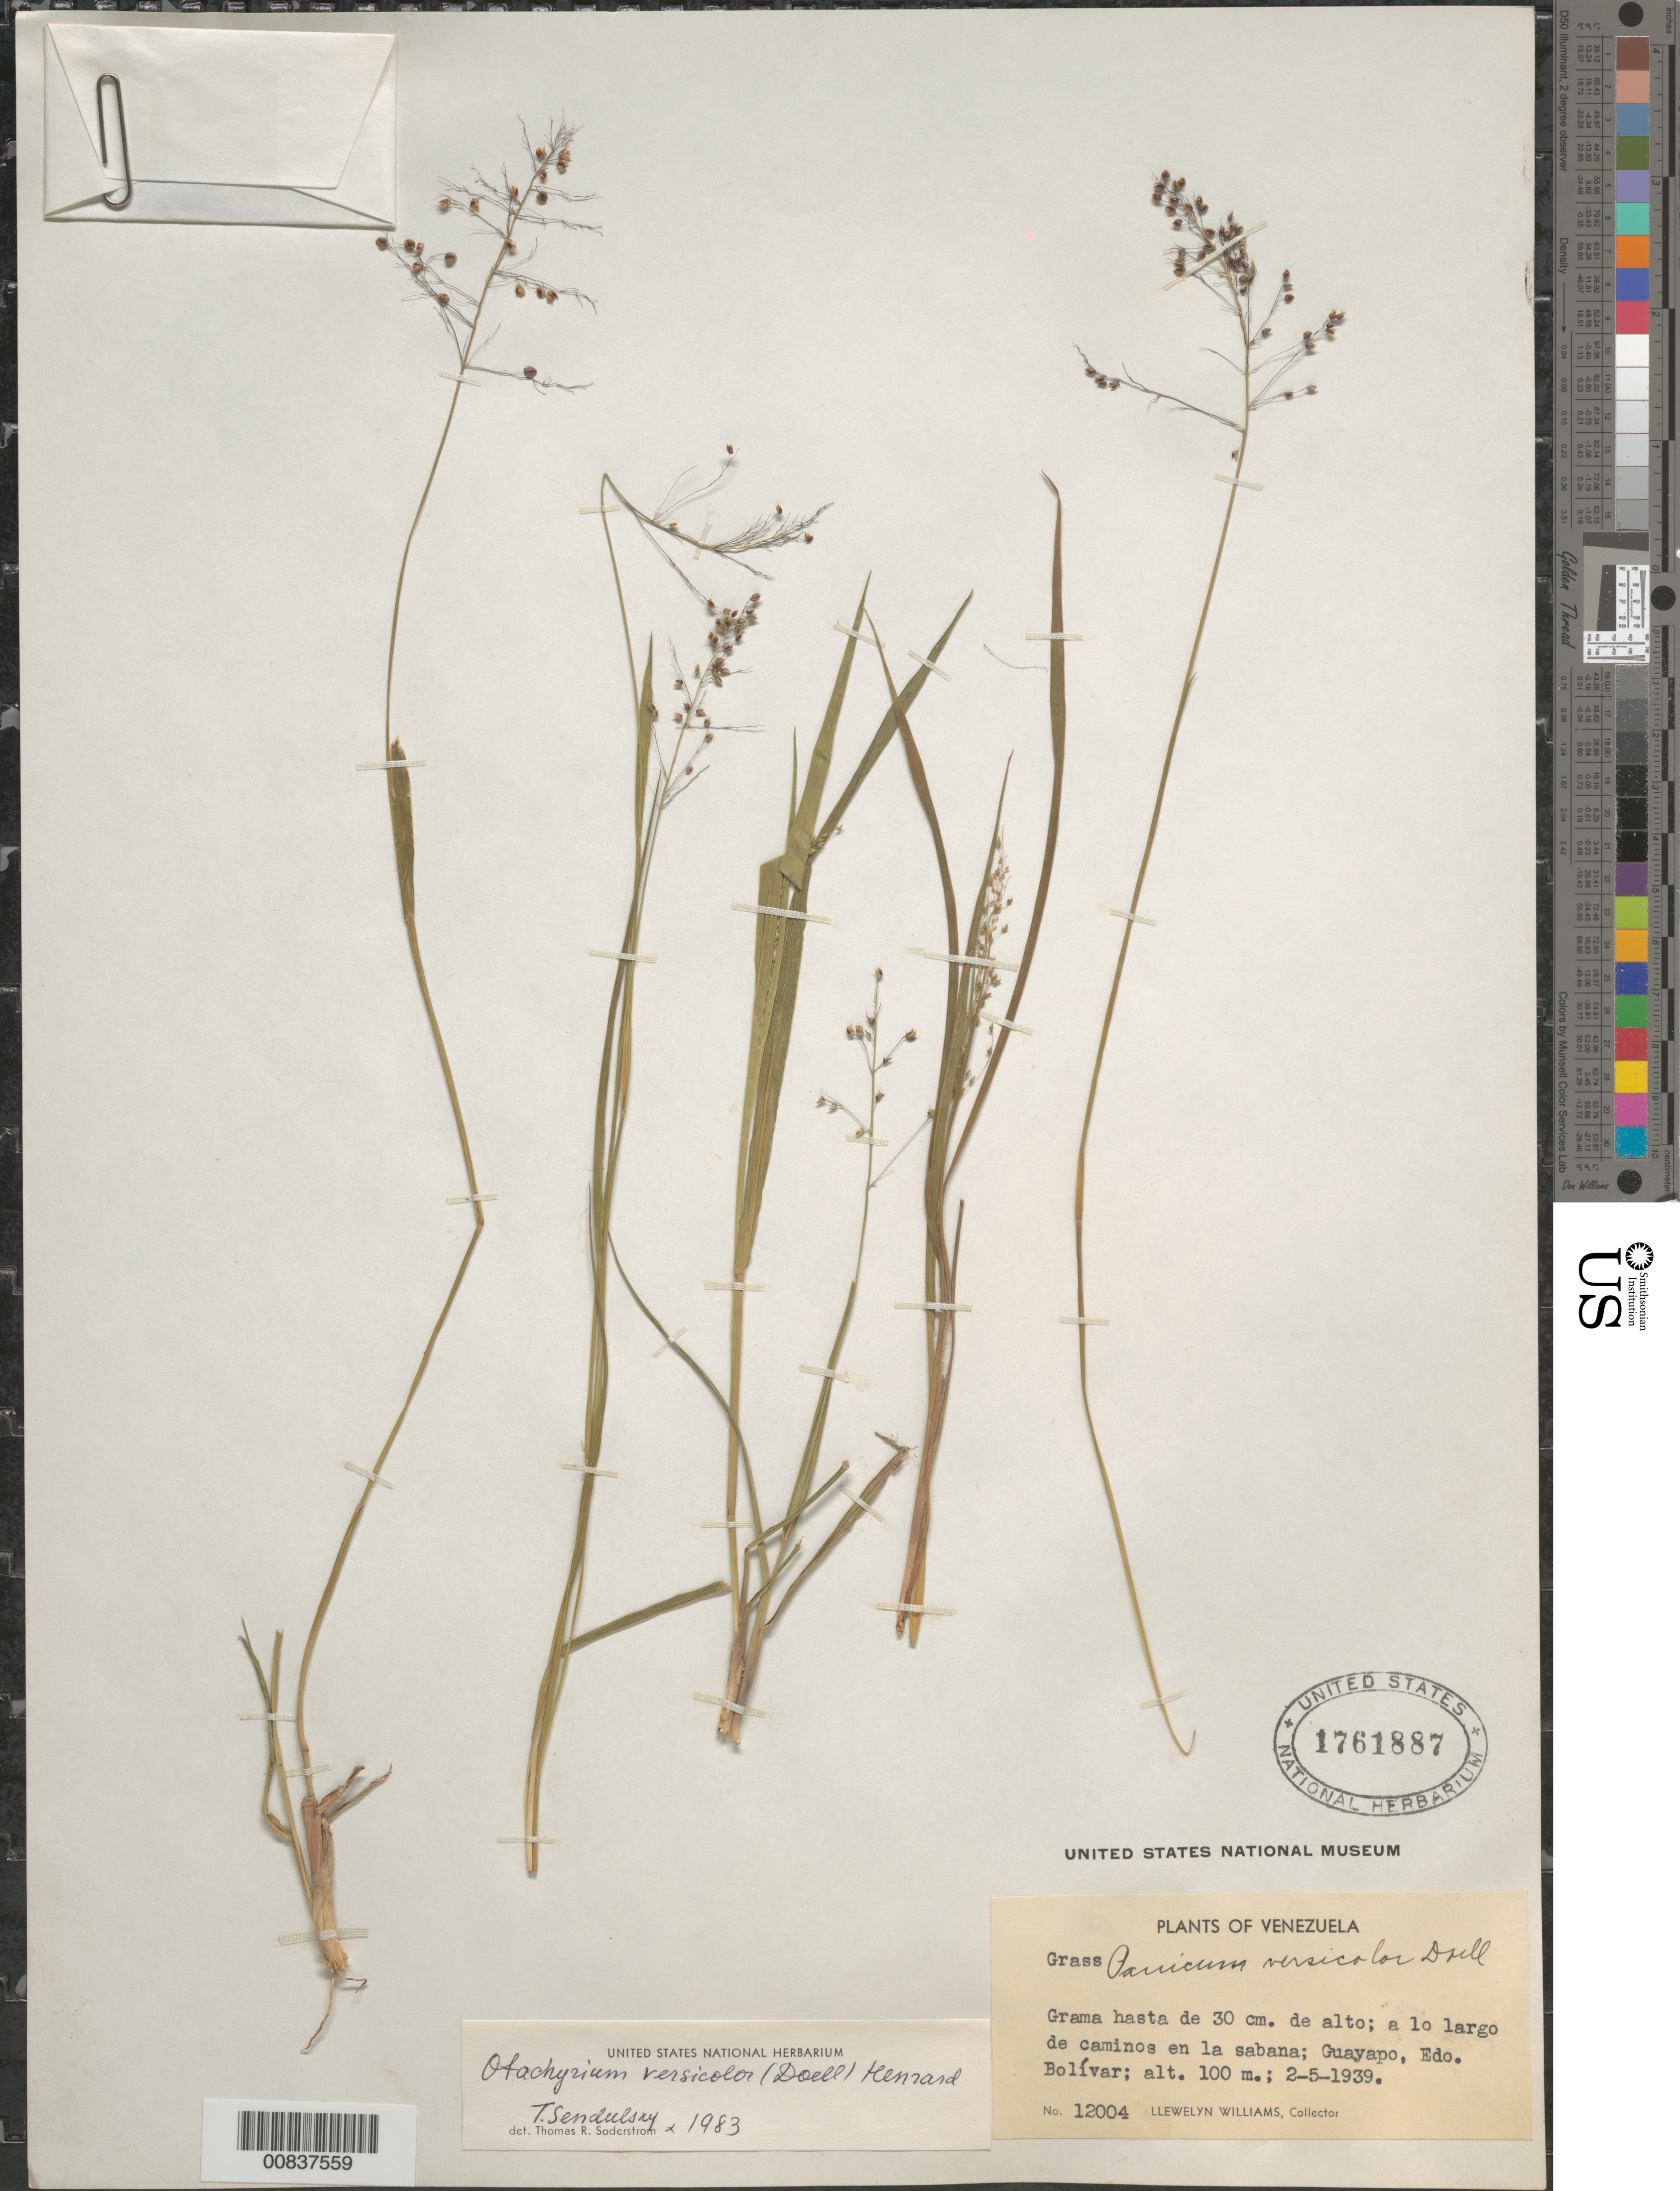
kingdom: Plantae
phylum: Tracheophyta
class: Liliopsida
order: Poales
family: Poaceae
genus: Otachyrium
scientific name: Otachyrium versicolor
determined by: Soderstrom, T. R.; Sendulsky, T.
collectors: Ll. Williams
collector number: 12004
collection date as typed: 2-May-39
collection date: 1939-05-02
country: Venezuela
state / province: Bolívar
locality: Guayapo, Bajo Caura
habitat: Along road in savanna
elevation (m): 100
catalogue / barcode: US 1761887